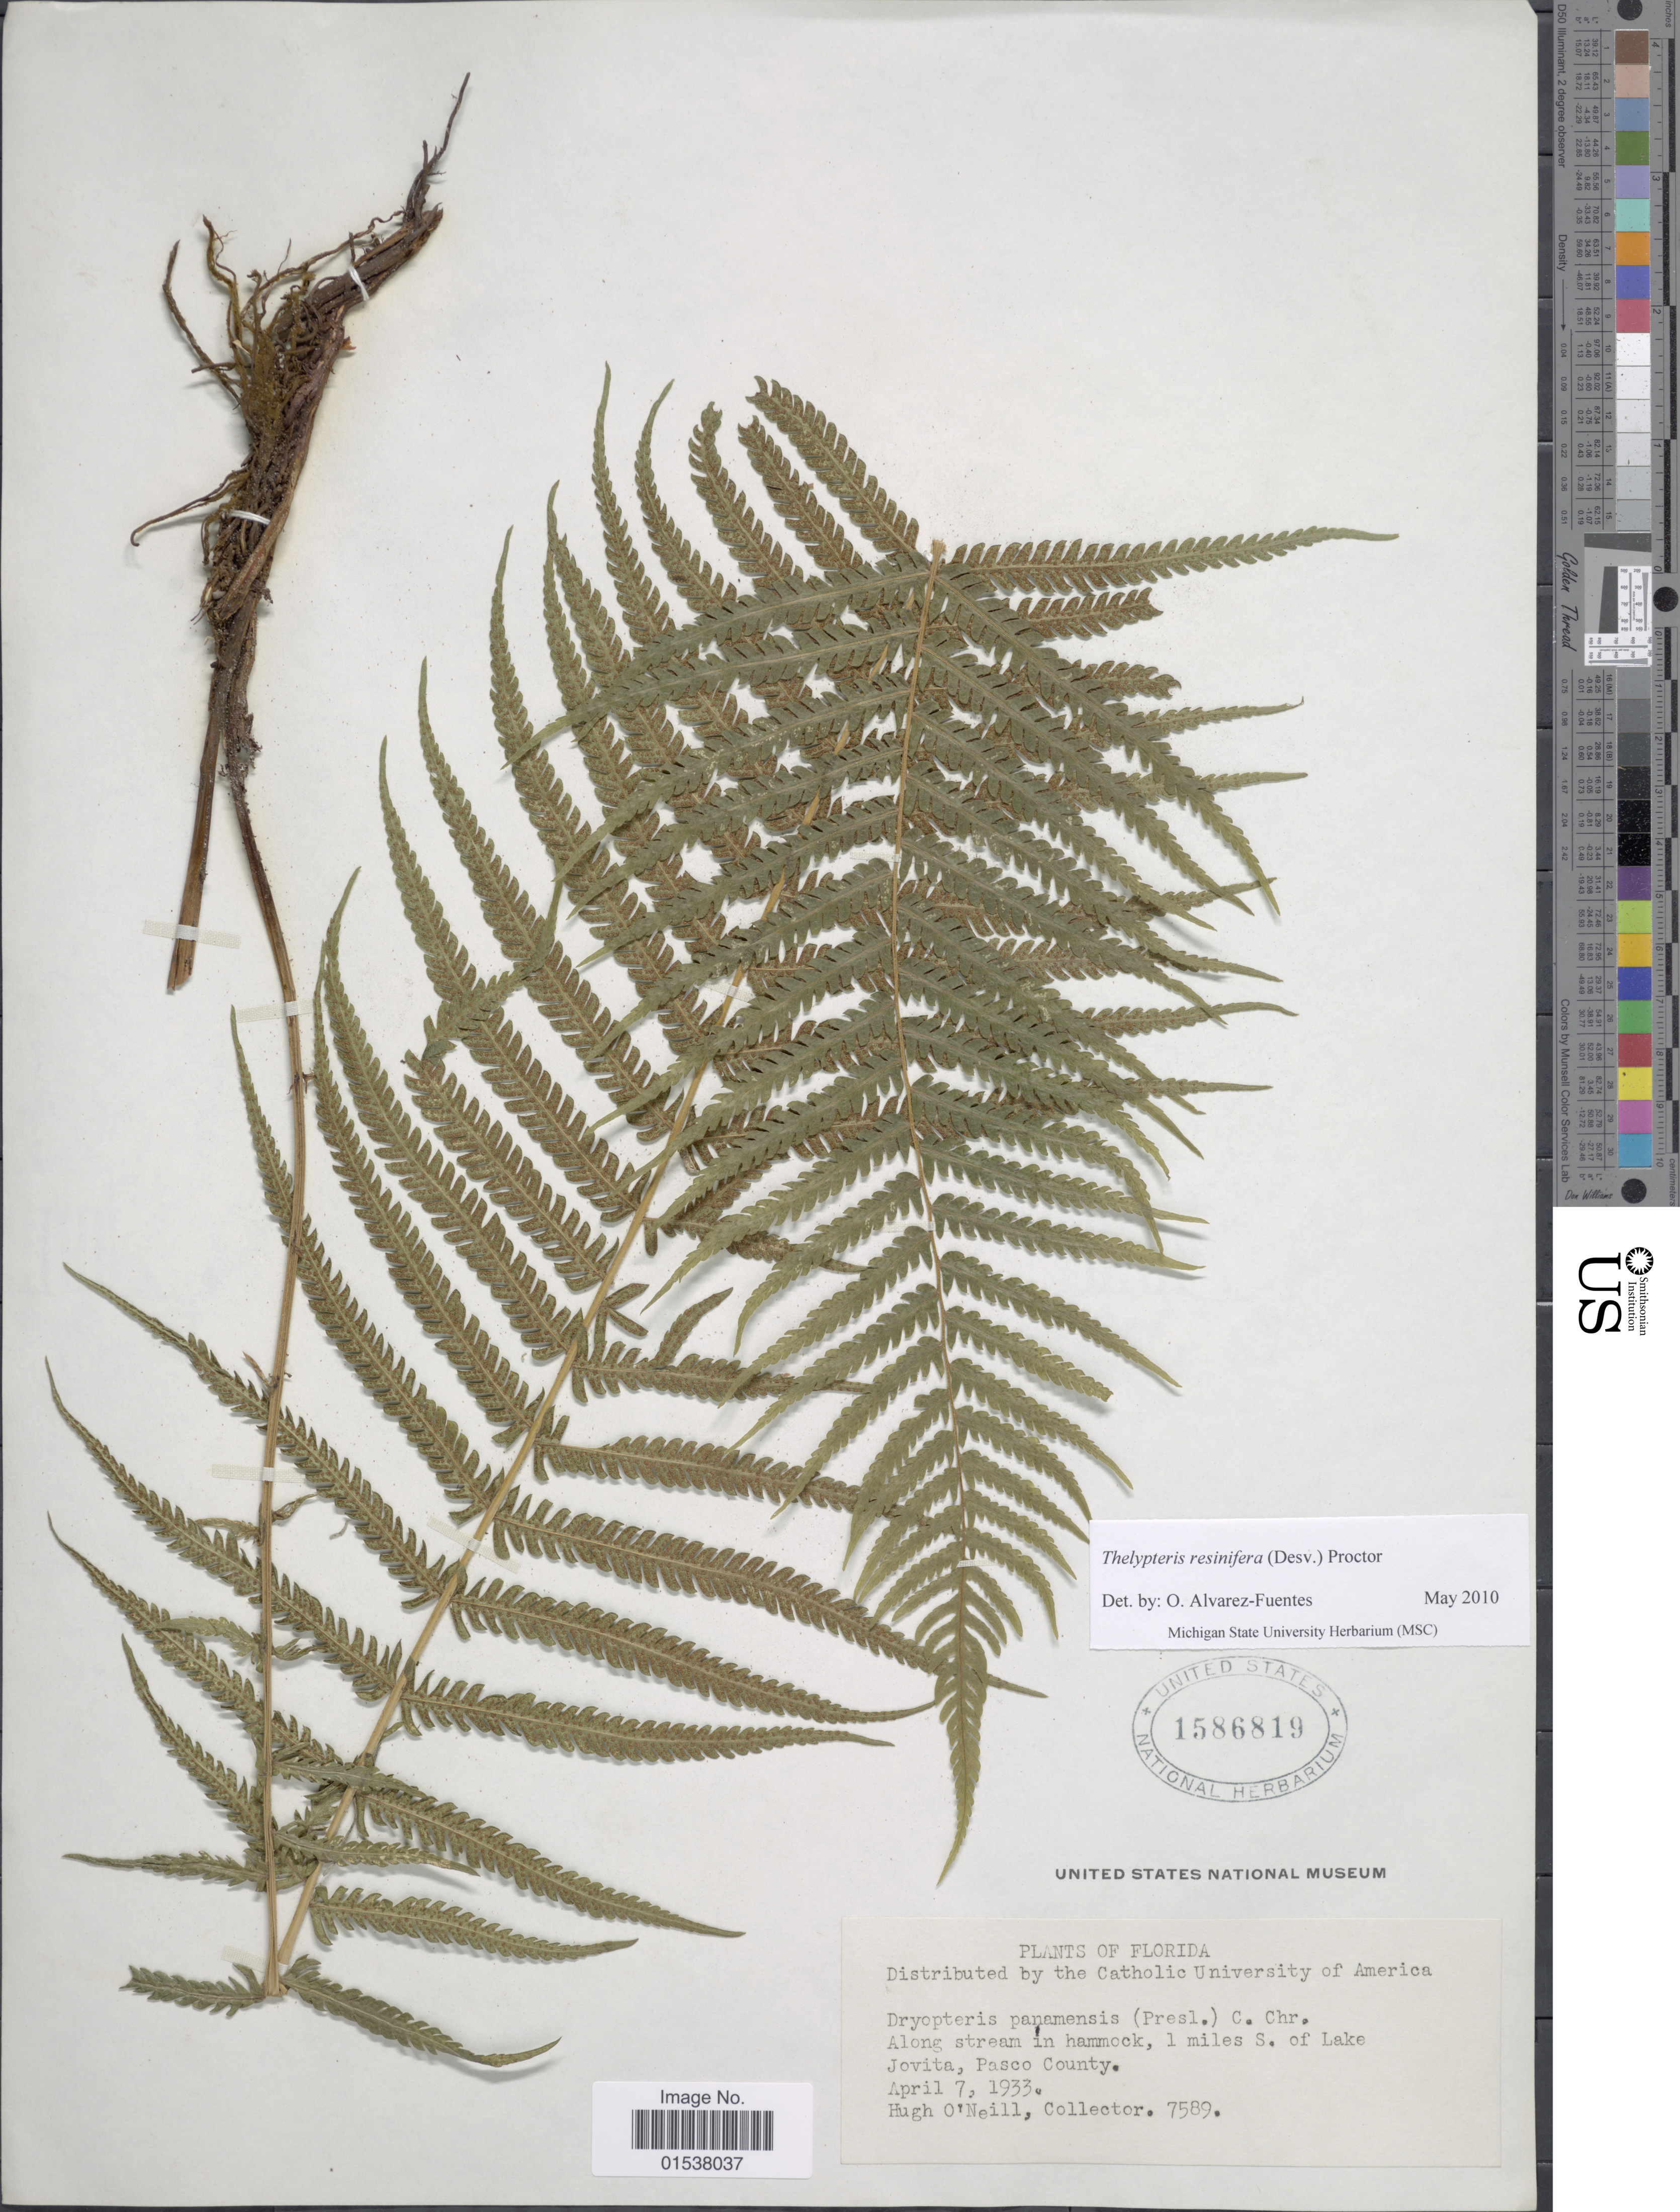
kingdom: Plantae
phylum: Tracheophyta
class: Polypodiopsida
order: Polypodiales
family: Thelypteridaceae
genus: Amauropelta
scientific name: Amauropelta resinifera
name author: (Desv.) Pic. Serm.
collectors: H. O'Neill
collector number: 7589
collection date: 1933-04-07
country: United States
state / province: Florida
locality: Along stream in hammock, 1 miles S. of Lake Jovita, Pasco County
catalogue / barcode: US 1586819